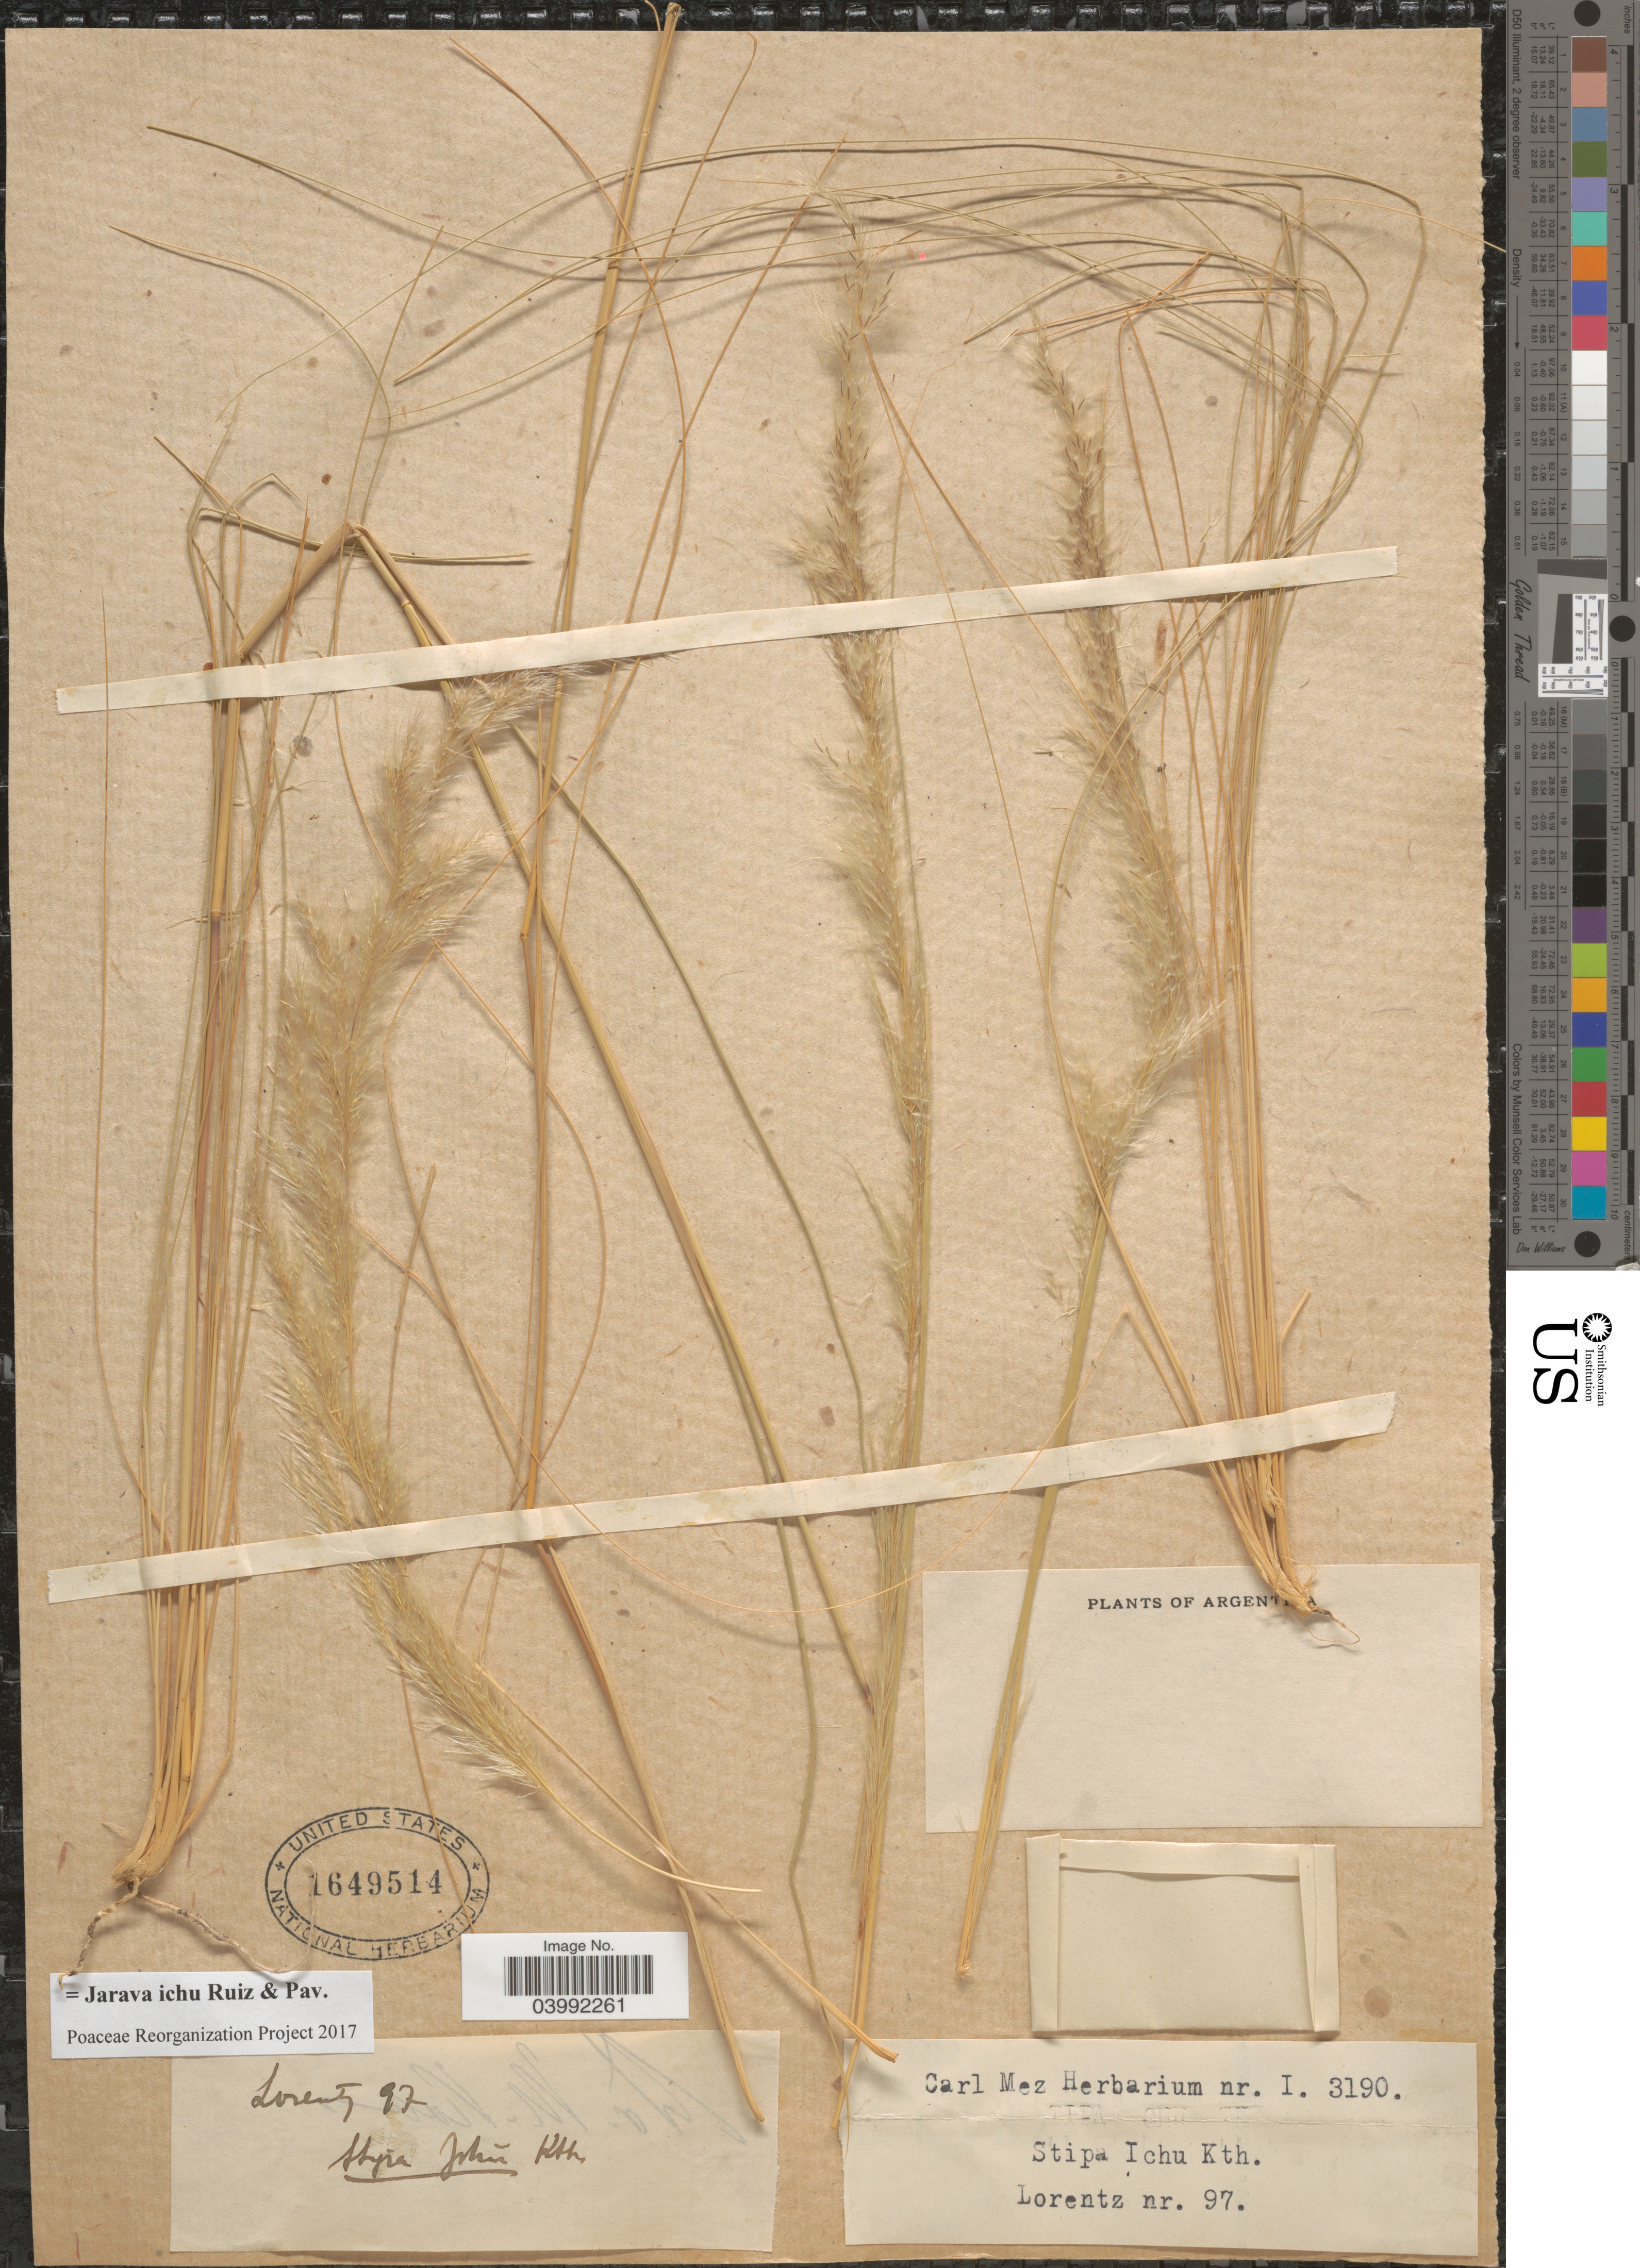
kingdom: Plantae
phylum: Tracheophyta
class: Liliopsida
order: Poales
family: Poaceae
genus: Jarava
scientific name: Jarava ichu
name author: Ruiz & Pav.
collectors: -. Lorentz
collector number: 97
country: Argentina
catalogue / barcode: US 1649514